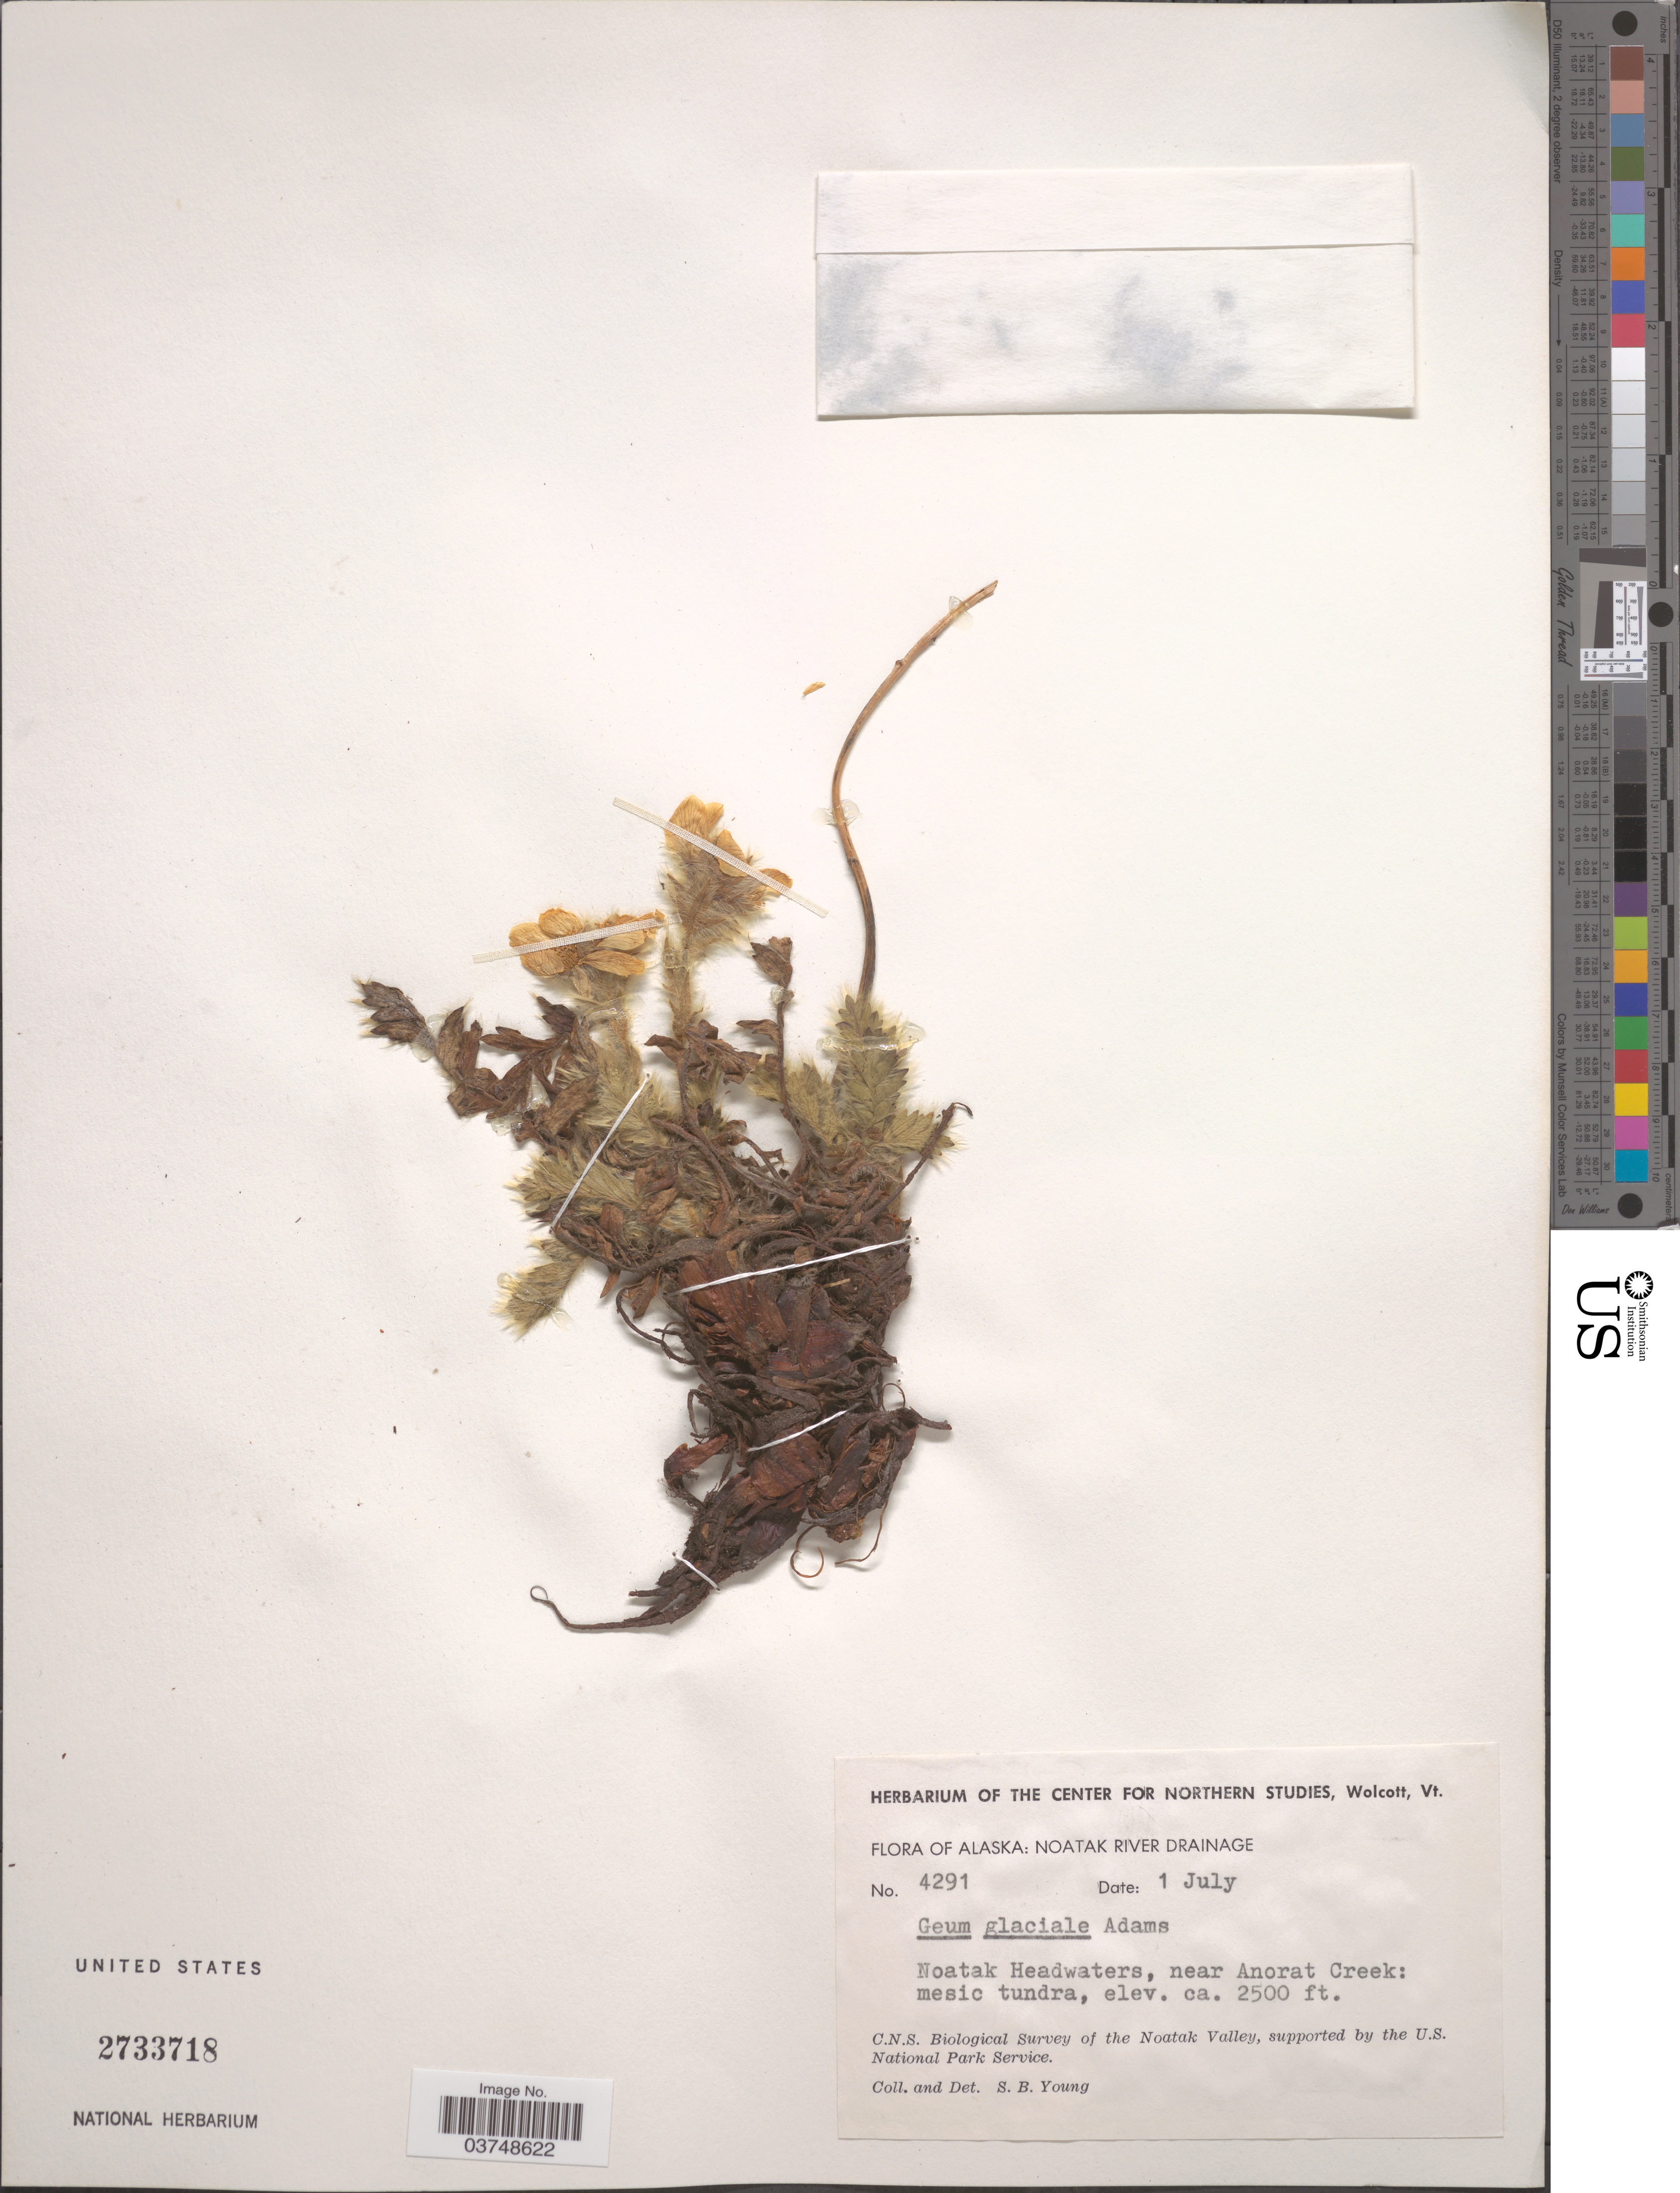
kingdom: Plantae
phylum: Tracheophyta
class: Magnoliopsida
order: Rosales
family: Rosaceae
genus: Geum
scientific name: Geum glaciale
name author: Adams ex Fisch.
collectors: S. Young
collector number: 4291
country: United States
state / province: Alaska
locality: Noatak River Drainage. Noatak Headwaters, near Anorat Creek: mesic tundra. Noatak Valley.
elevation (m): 762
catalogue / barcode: US 2733718